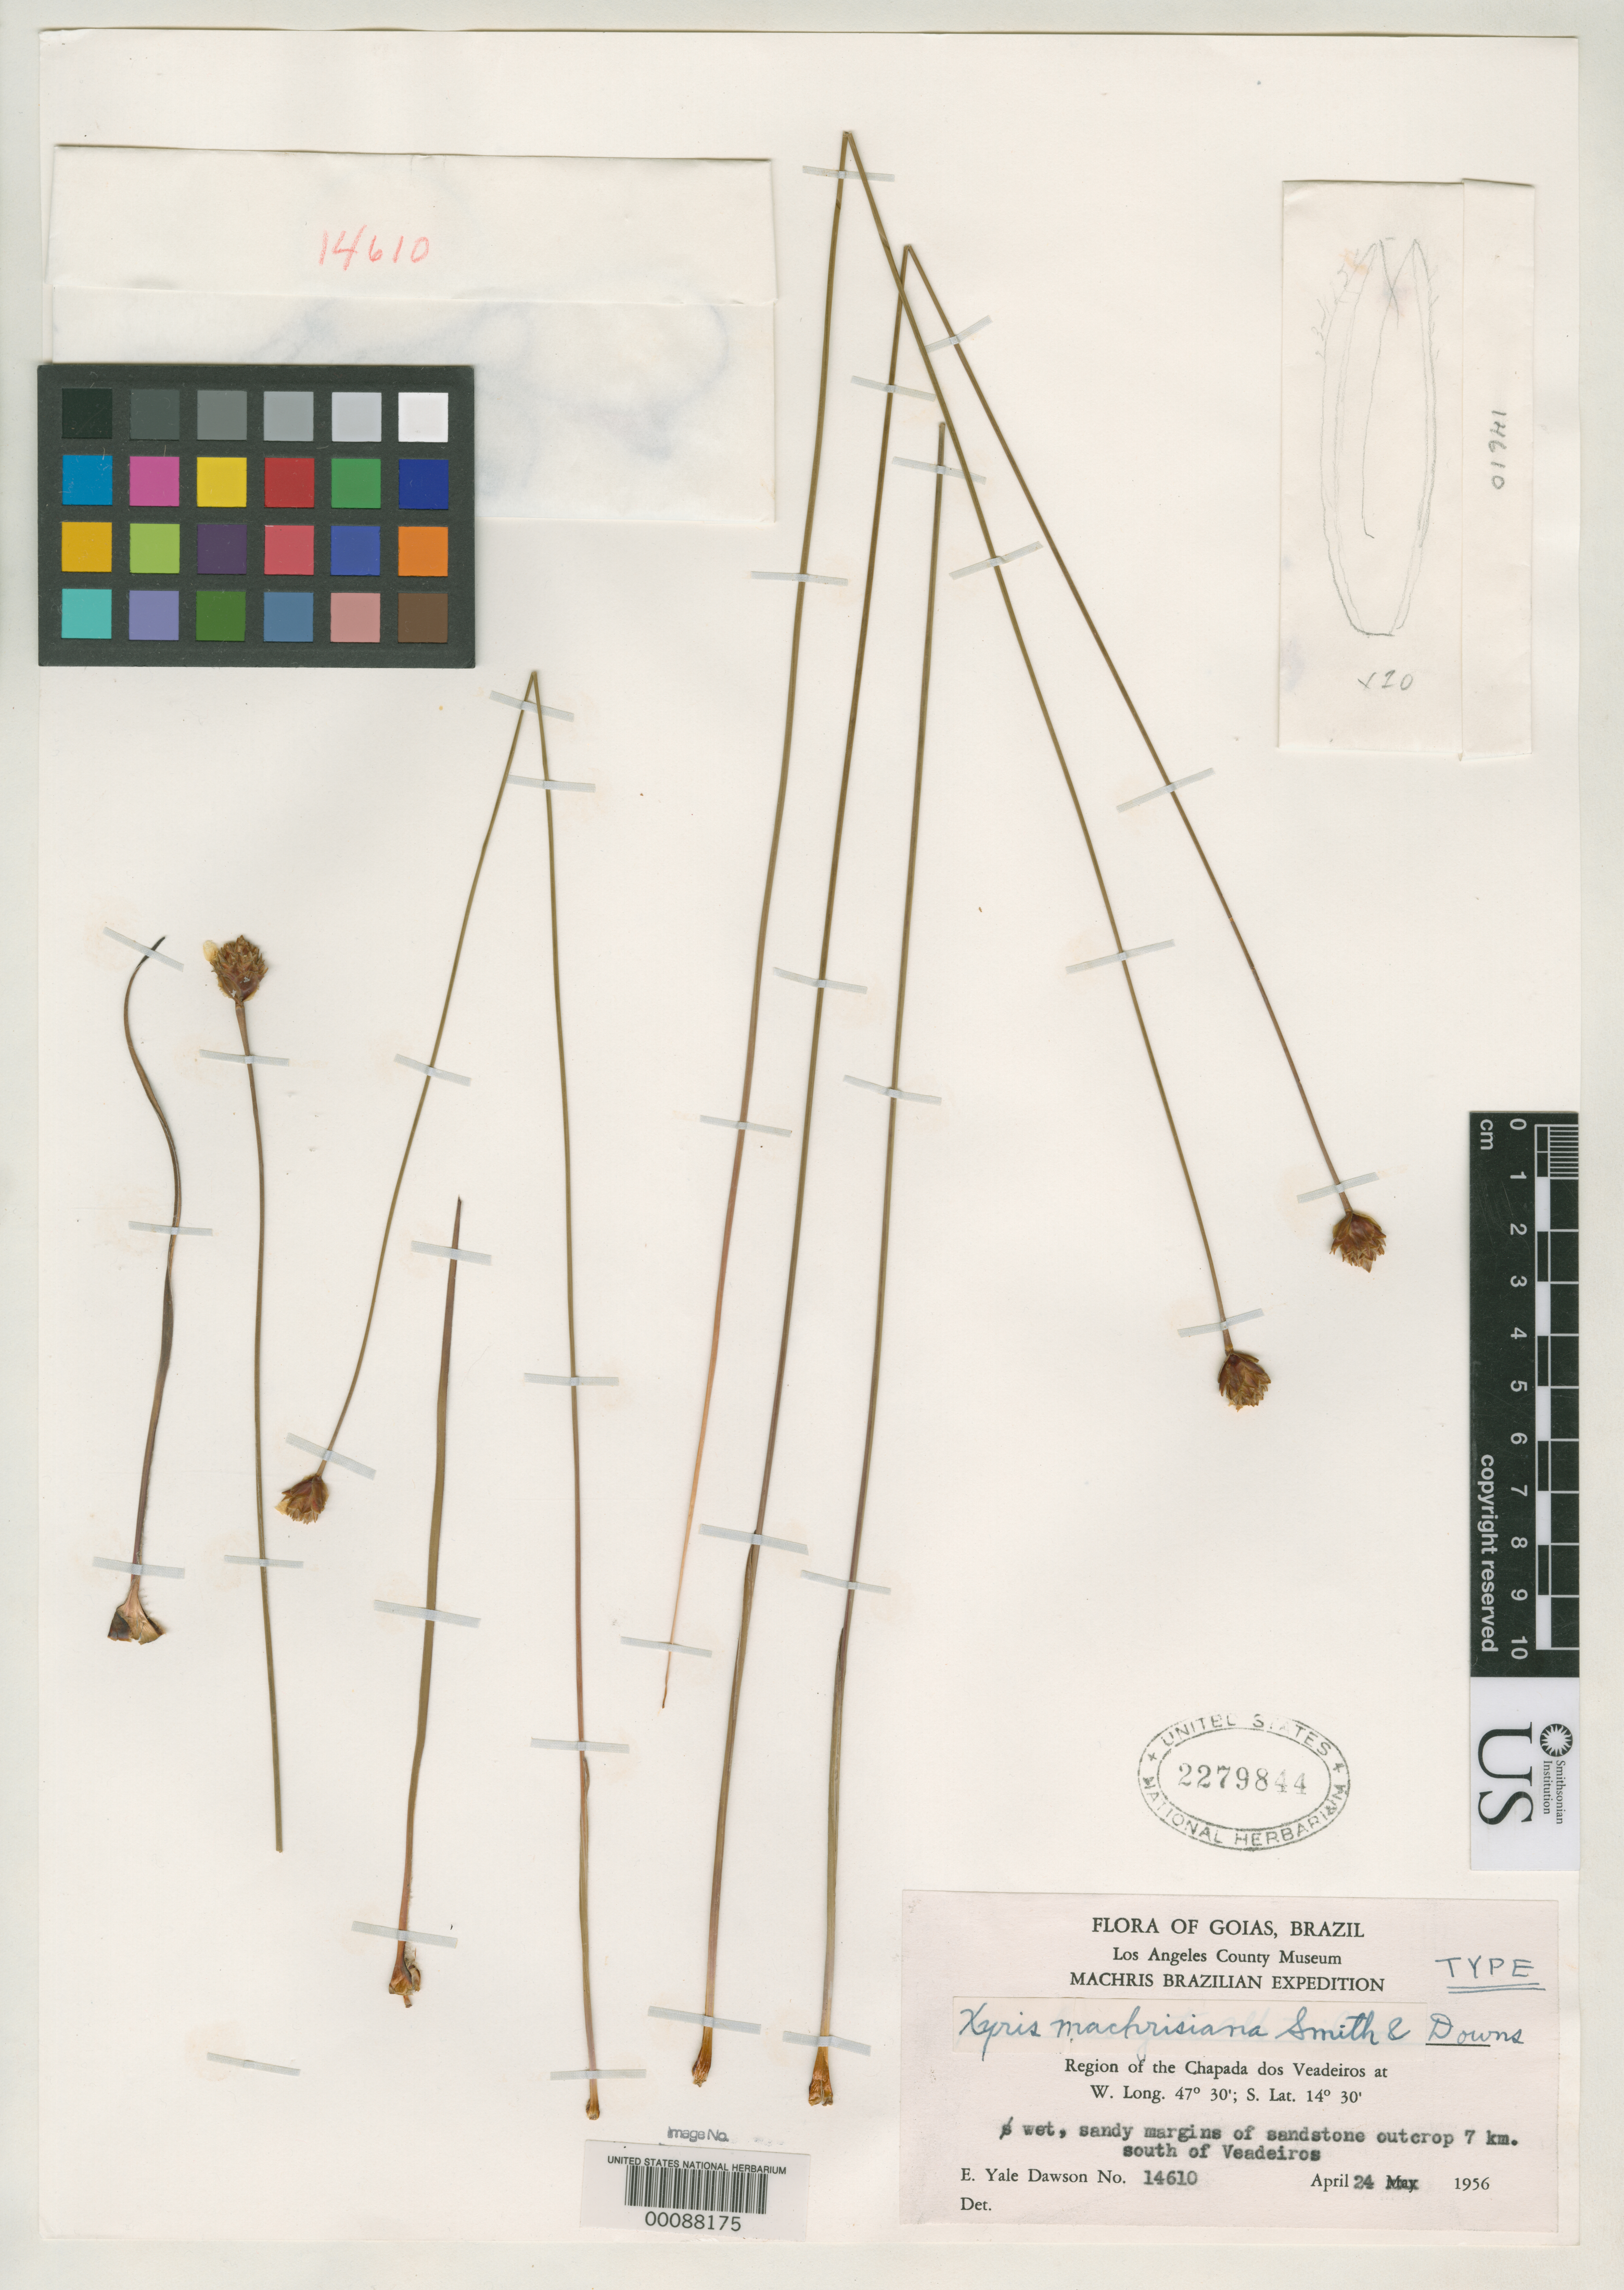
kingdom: Plantae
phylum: Tracheophyta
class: Liliopsida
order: Poales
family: Xyridaceae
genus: Xyris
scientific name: Xyris machrisiana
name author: L.B. Sm. & Downs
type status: Isotype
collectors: E. Y. Dawson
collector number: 14610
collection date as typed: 24 Apr 1956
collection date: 1956-04-24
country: Brazil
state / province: Goiás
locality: South of Veadeiros.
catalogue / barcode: US 2279844